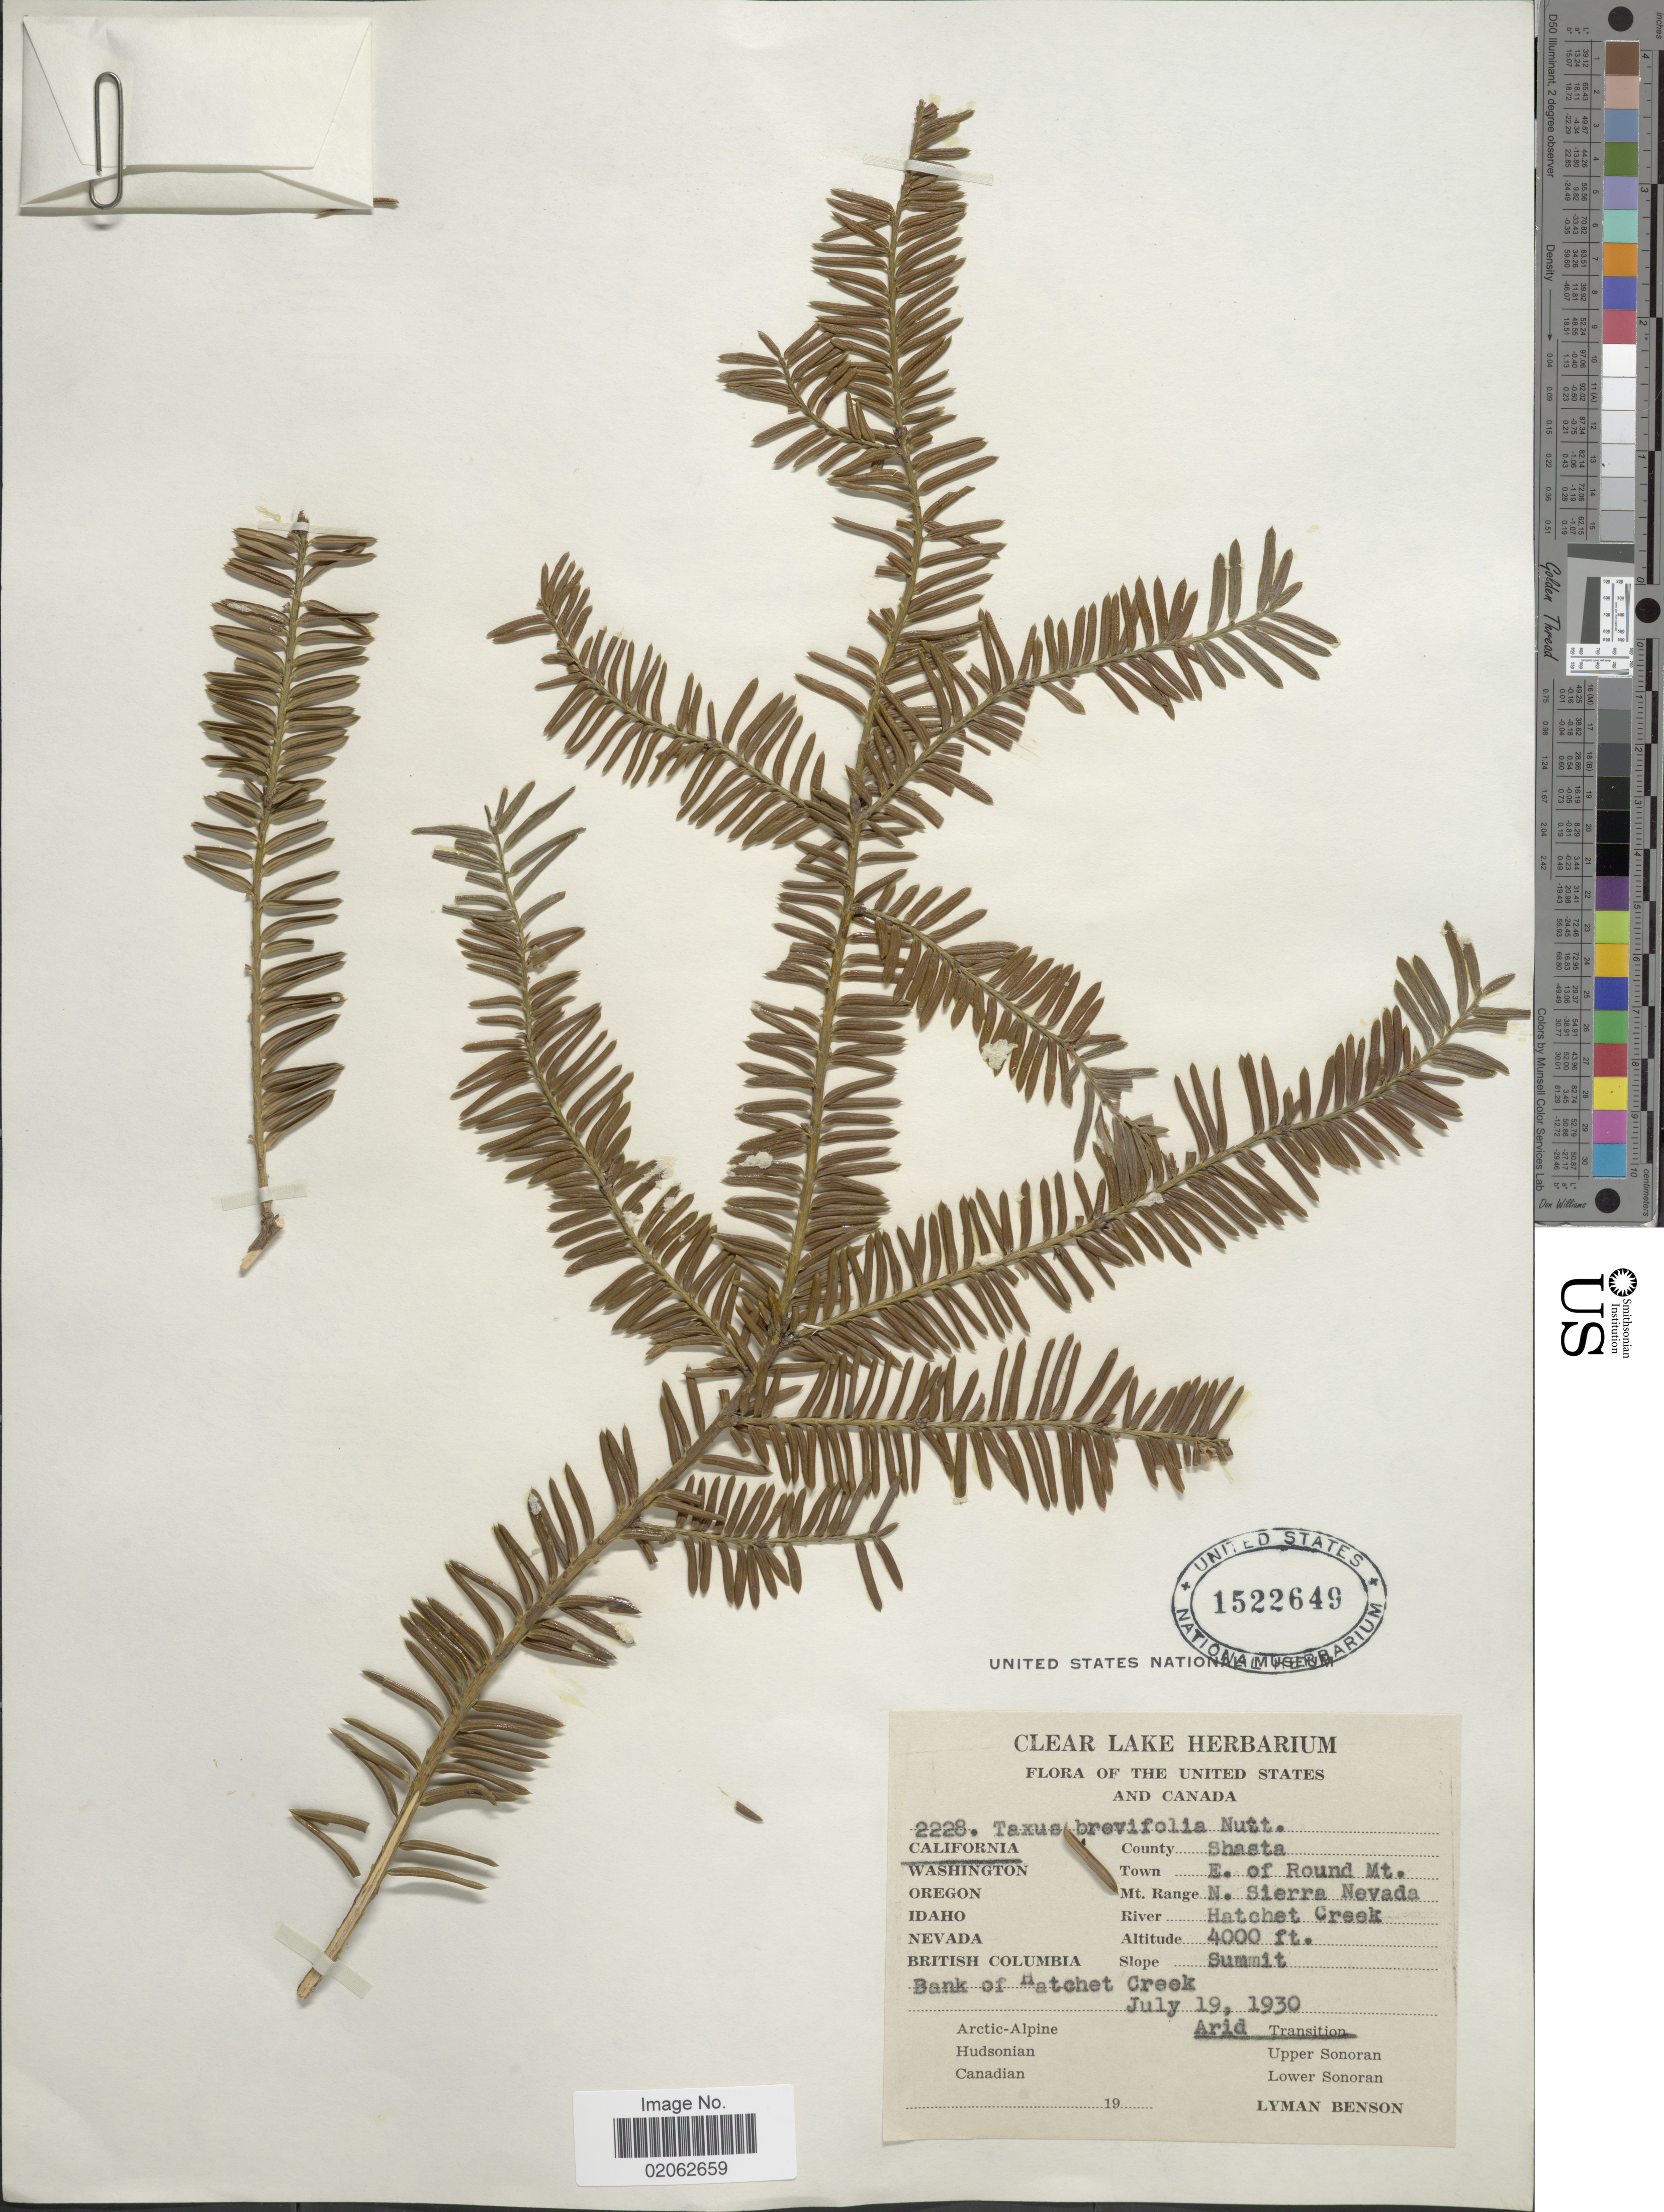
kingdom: Plantae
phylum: Tracheophyta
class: Pinopsida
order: Pinales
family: Taxaceae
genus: Taxus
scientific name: Taxus brevifolia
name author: Nutt.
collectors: L. D. Benson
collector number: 2228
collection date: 1930-07-19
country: United States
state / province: California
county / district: Shasta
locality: County Shasta, E of Round Mt., LN. Sierra Nevada, Bank of Hatchet Creek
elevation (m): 1219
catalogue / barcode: US 1522649